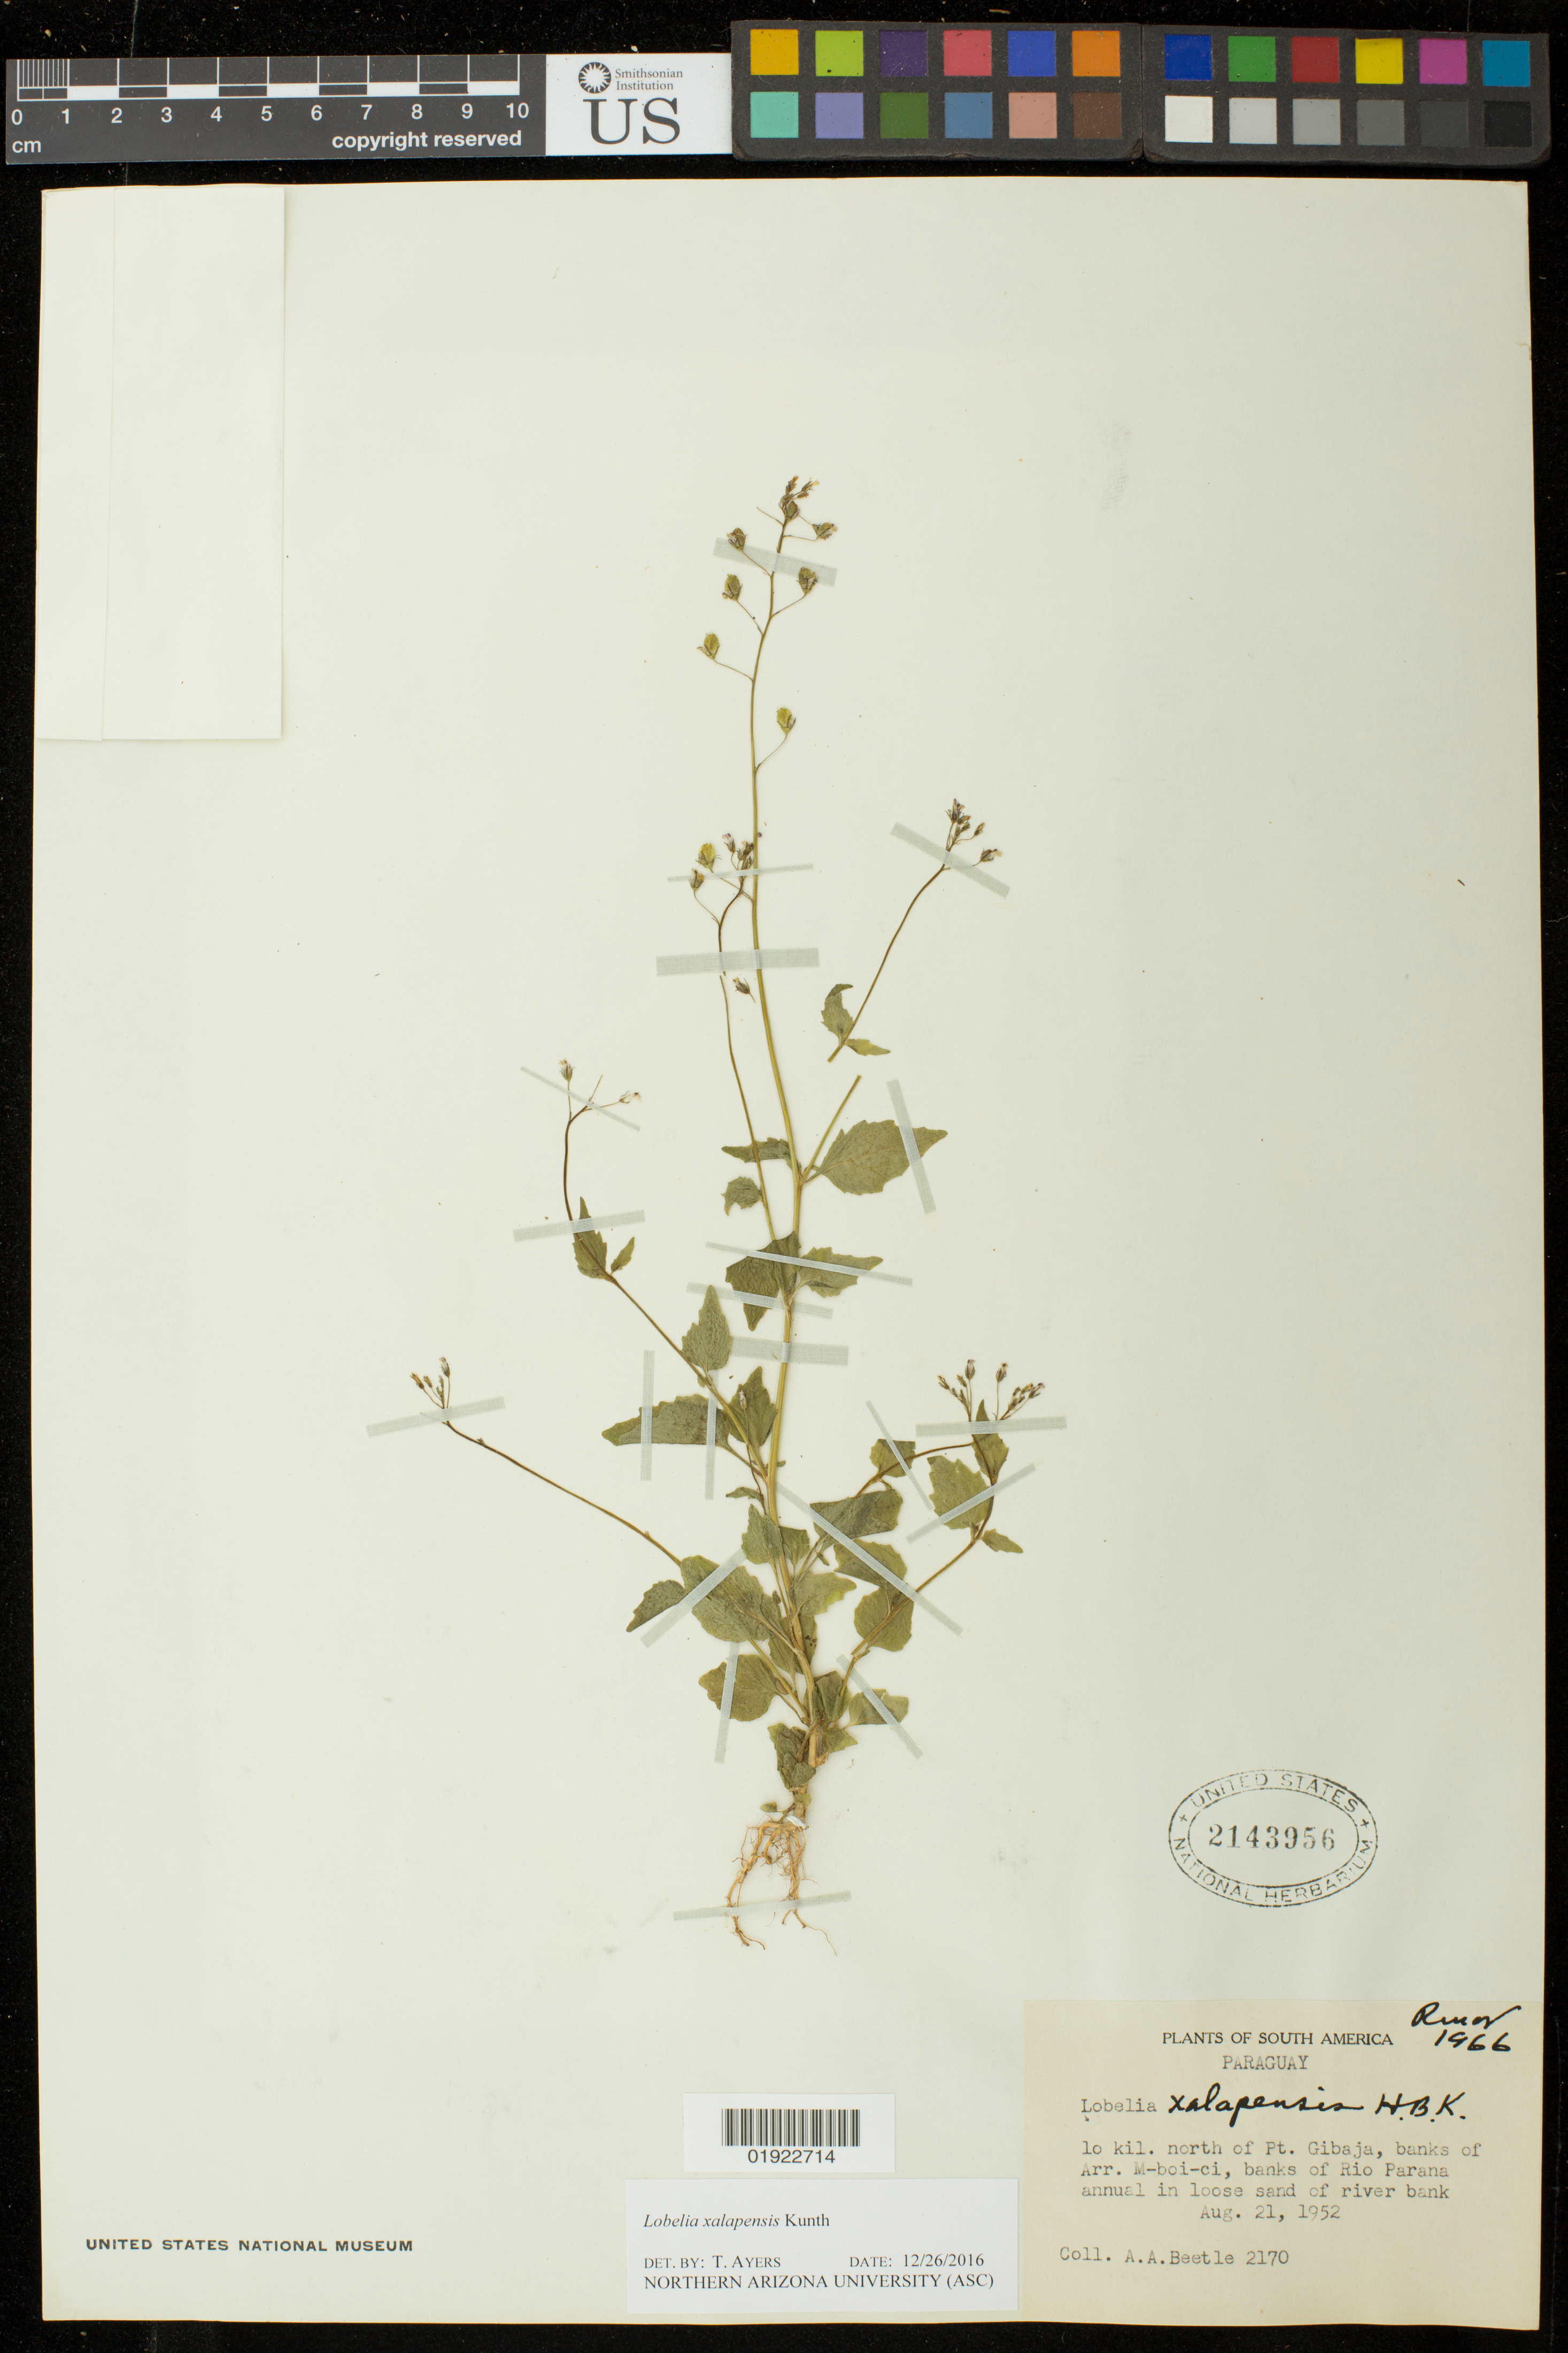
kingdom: Plantae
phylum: Tracheophyta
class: Magnoliopsida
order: Asterales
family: Campanulaceae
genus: Lobelia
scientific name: Lobelia xalapensis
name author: Kunth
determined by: Ayers, Tina J.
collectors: A. A. Beetle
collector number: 2170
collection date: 1952-08-21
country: Paraguay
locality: lo kil. north of Pt. Gibaja, banks of Arr. M-boi-ci, banks of Rio Parana.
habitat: Annual in loose sand of river bank.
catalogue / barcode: US 2143956